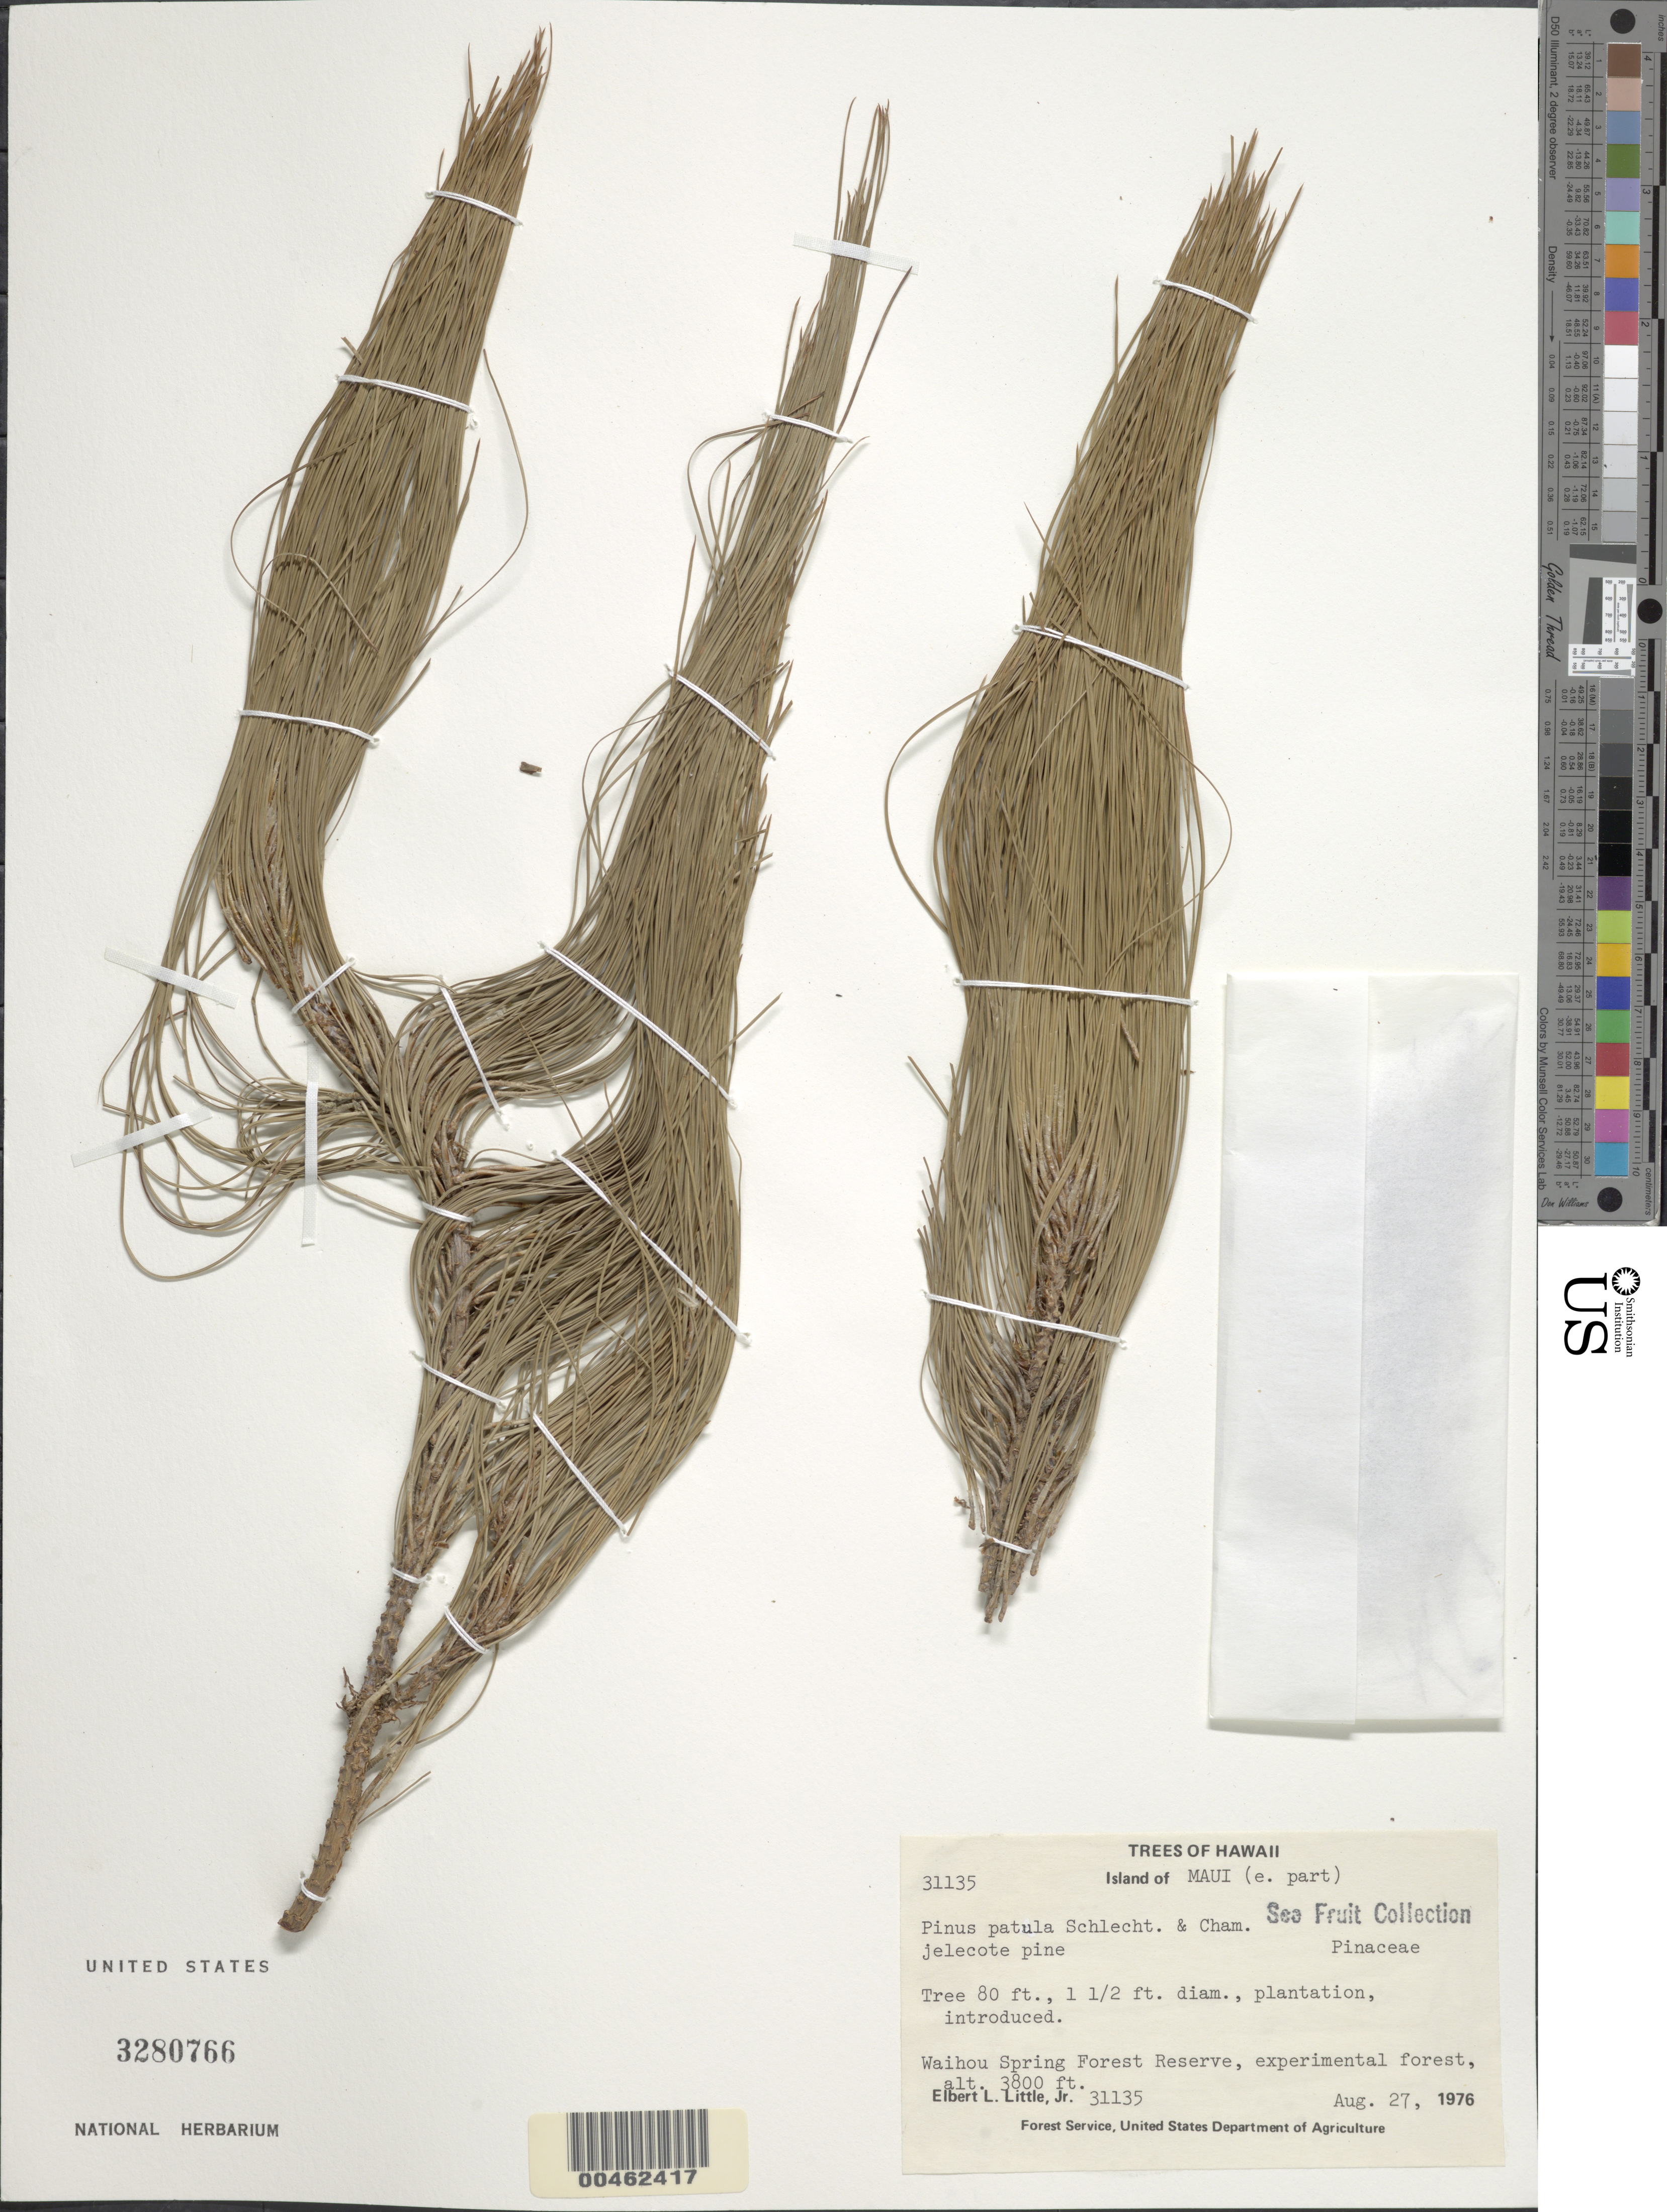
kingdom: Plantae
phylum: Tracheophyta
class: Pinopsida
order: Pinales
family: Pinaceae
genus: Pinus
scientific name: Pinus patula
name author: Schltdl. & Cham.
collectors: E. L. Little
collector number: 31135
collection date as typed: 27 Aug 1976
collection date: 1976-08-27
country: United States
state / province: Hawaii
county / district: Maui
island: Maui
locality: Waihou Spring Forest Reserve, E. Maui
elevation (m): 1158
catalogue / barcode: US 3280766